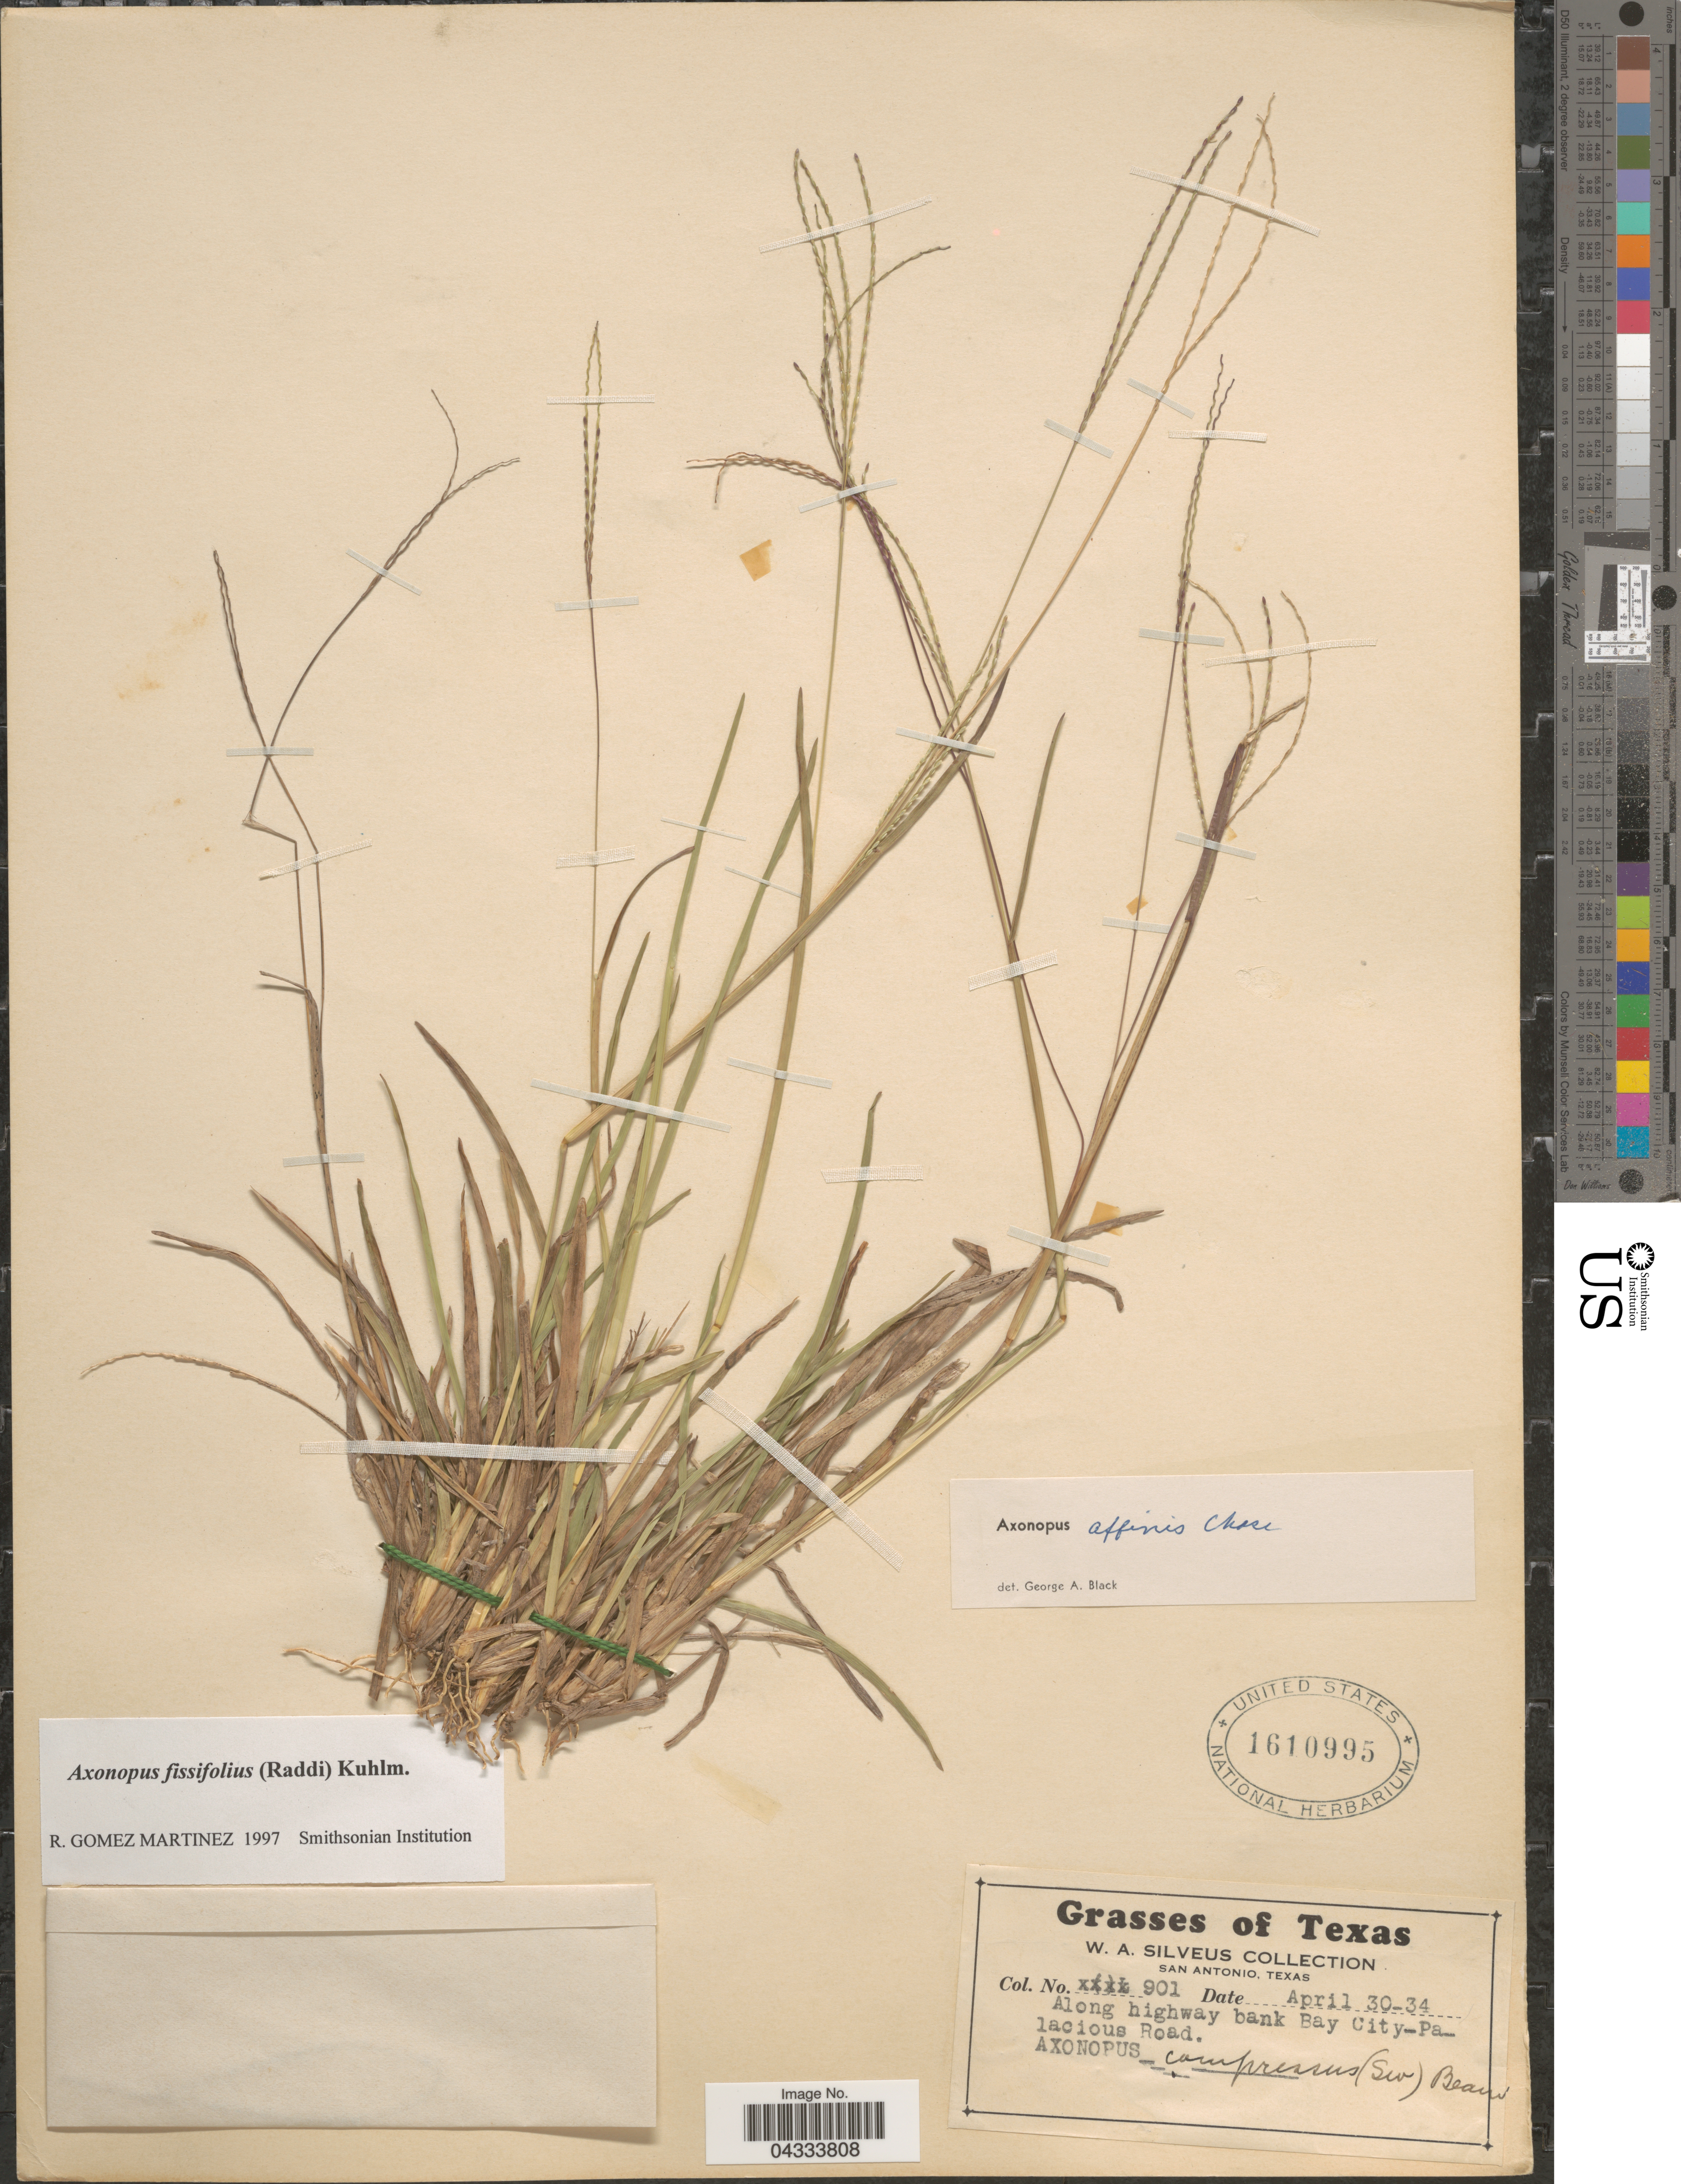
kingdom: Plantae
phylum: Tracheophyta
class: Liliopsida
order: Poales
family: Poaceae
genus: Axonopus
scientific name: Axonopus fissifolius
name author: (Raddi) Kuhlm.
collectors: W. Silveus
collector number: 901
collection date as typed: Transcribed d/m/y: 30/4/34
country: United States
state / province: Texas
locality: Along highway bank Bay City-Palacious Road.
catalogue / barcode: US 1610995